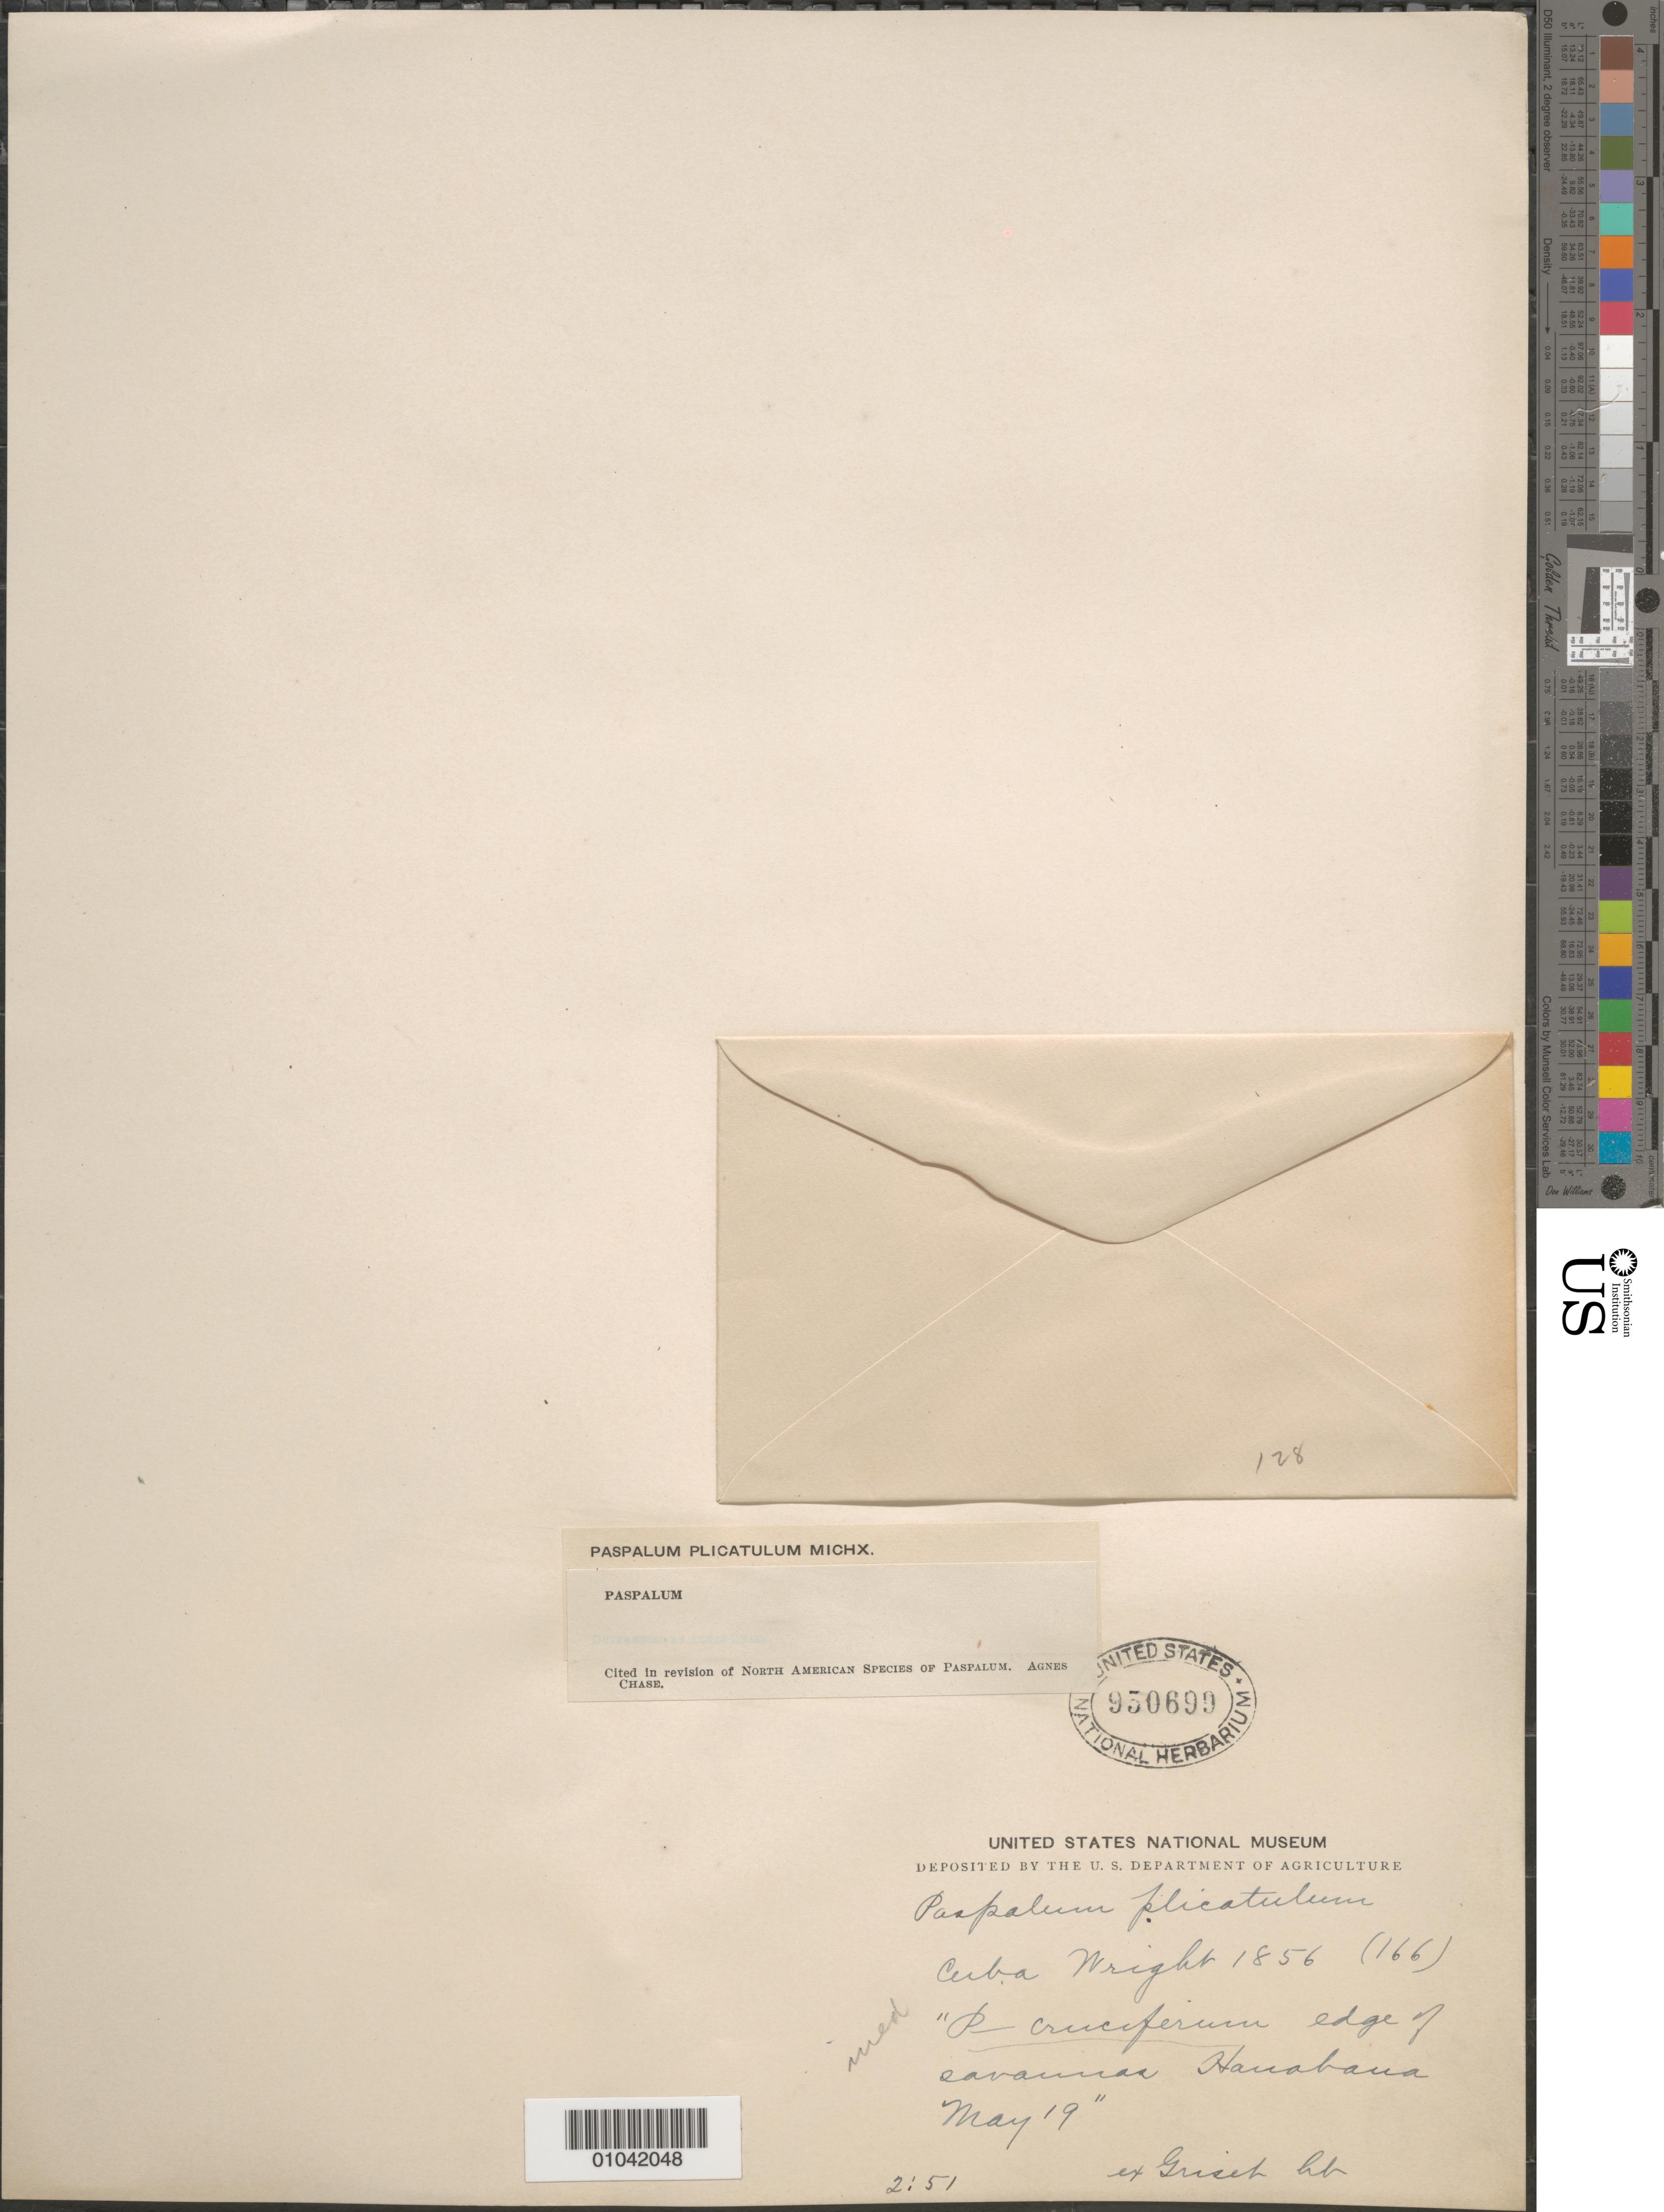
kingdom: Plantae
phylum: Tracheophyta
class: Liliopsida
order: Poales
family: Poaceae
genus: Paspalum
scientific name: Paspalum plicatulum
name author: Michx.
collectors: C. Wright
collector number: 166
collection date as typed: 19 May 1856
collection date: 1856-05-19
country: Cuba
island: Cuba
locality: Hanabana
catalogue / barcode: US 950699